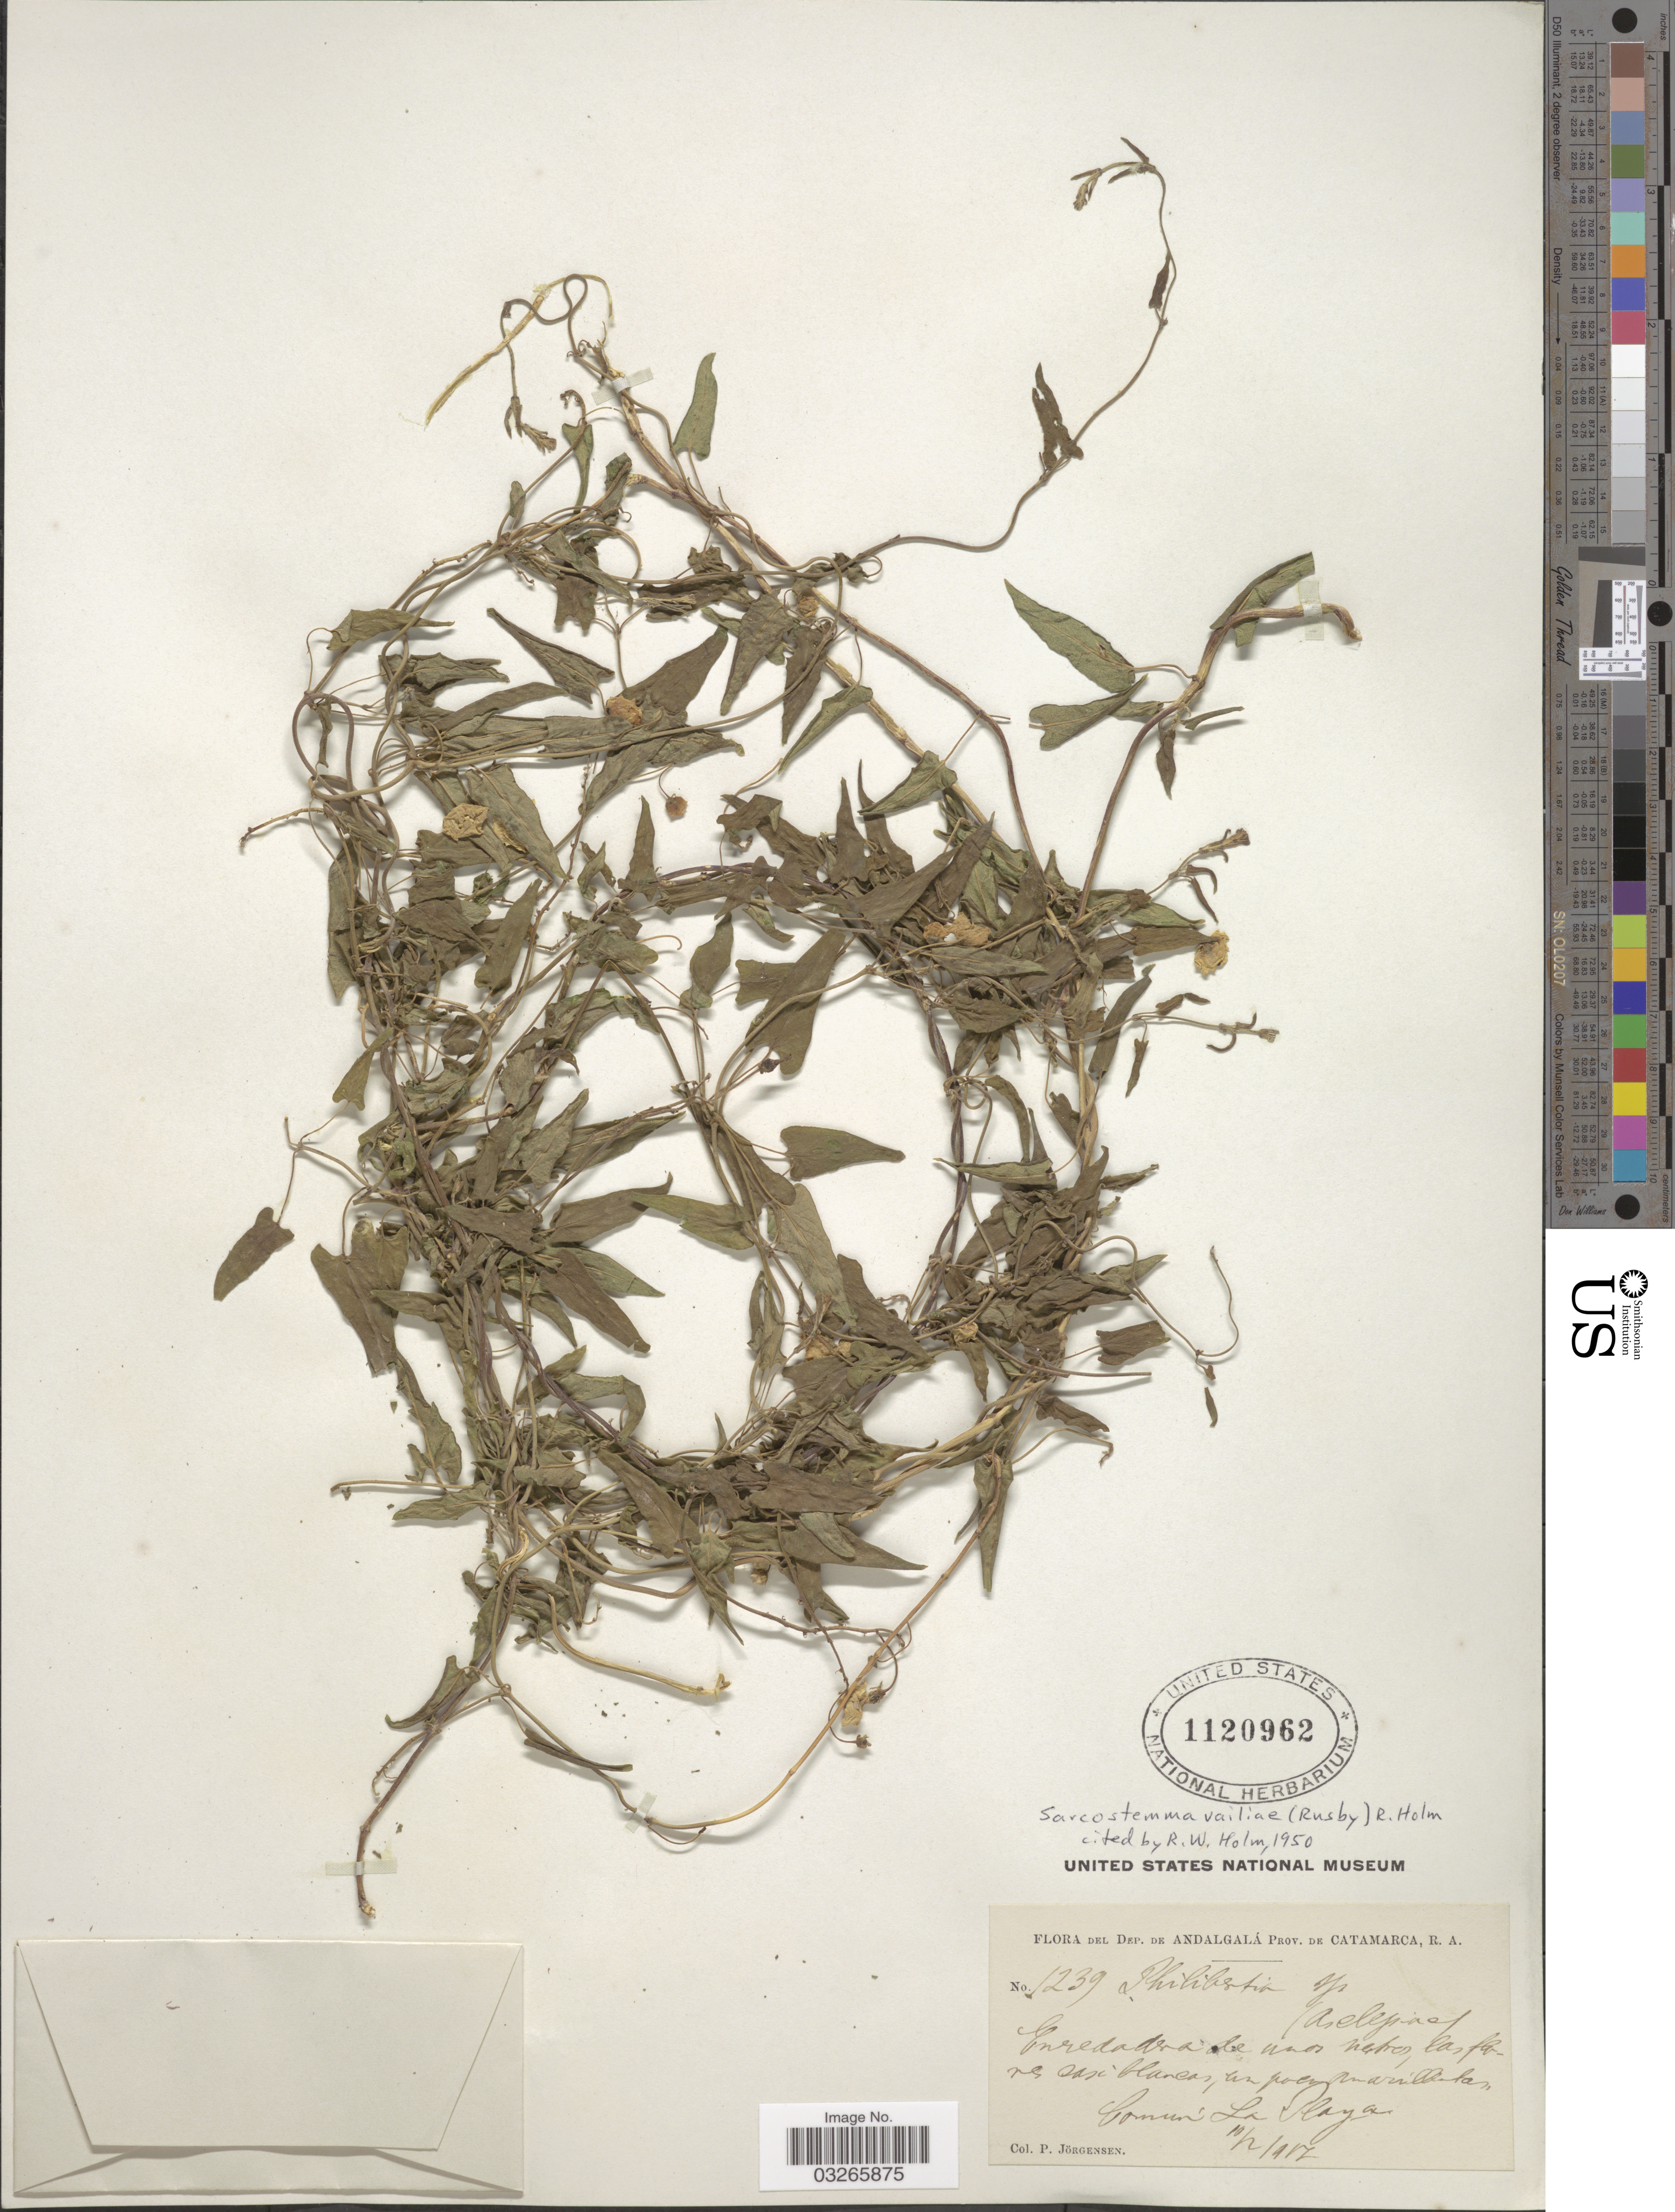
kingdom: Plantae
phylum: Tracheophyta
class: Magnoliopsida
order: Gentianales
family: Apocynaceae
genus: Sarcostemma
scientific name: Sarcostemma vailiae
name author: (Rusby) R.W. Holm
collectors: P. Jörgensen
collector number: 1239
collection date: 1917-02-10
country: Argentina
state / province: Catamarca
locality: Dep. de Andalgalá. Commun. La Playa.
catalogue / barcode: US 1120962